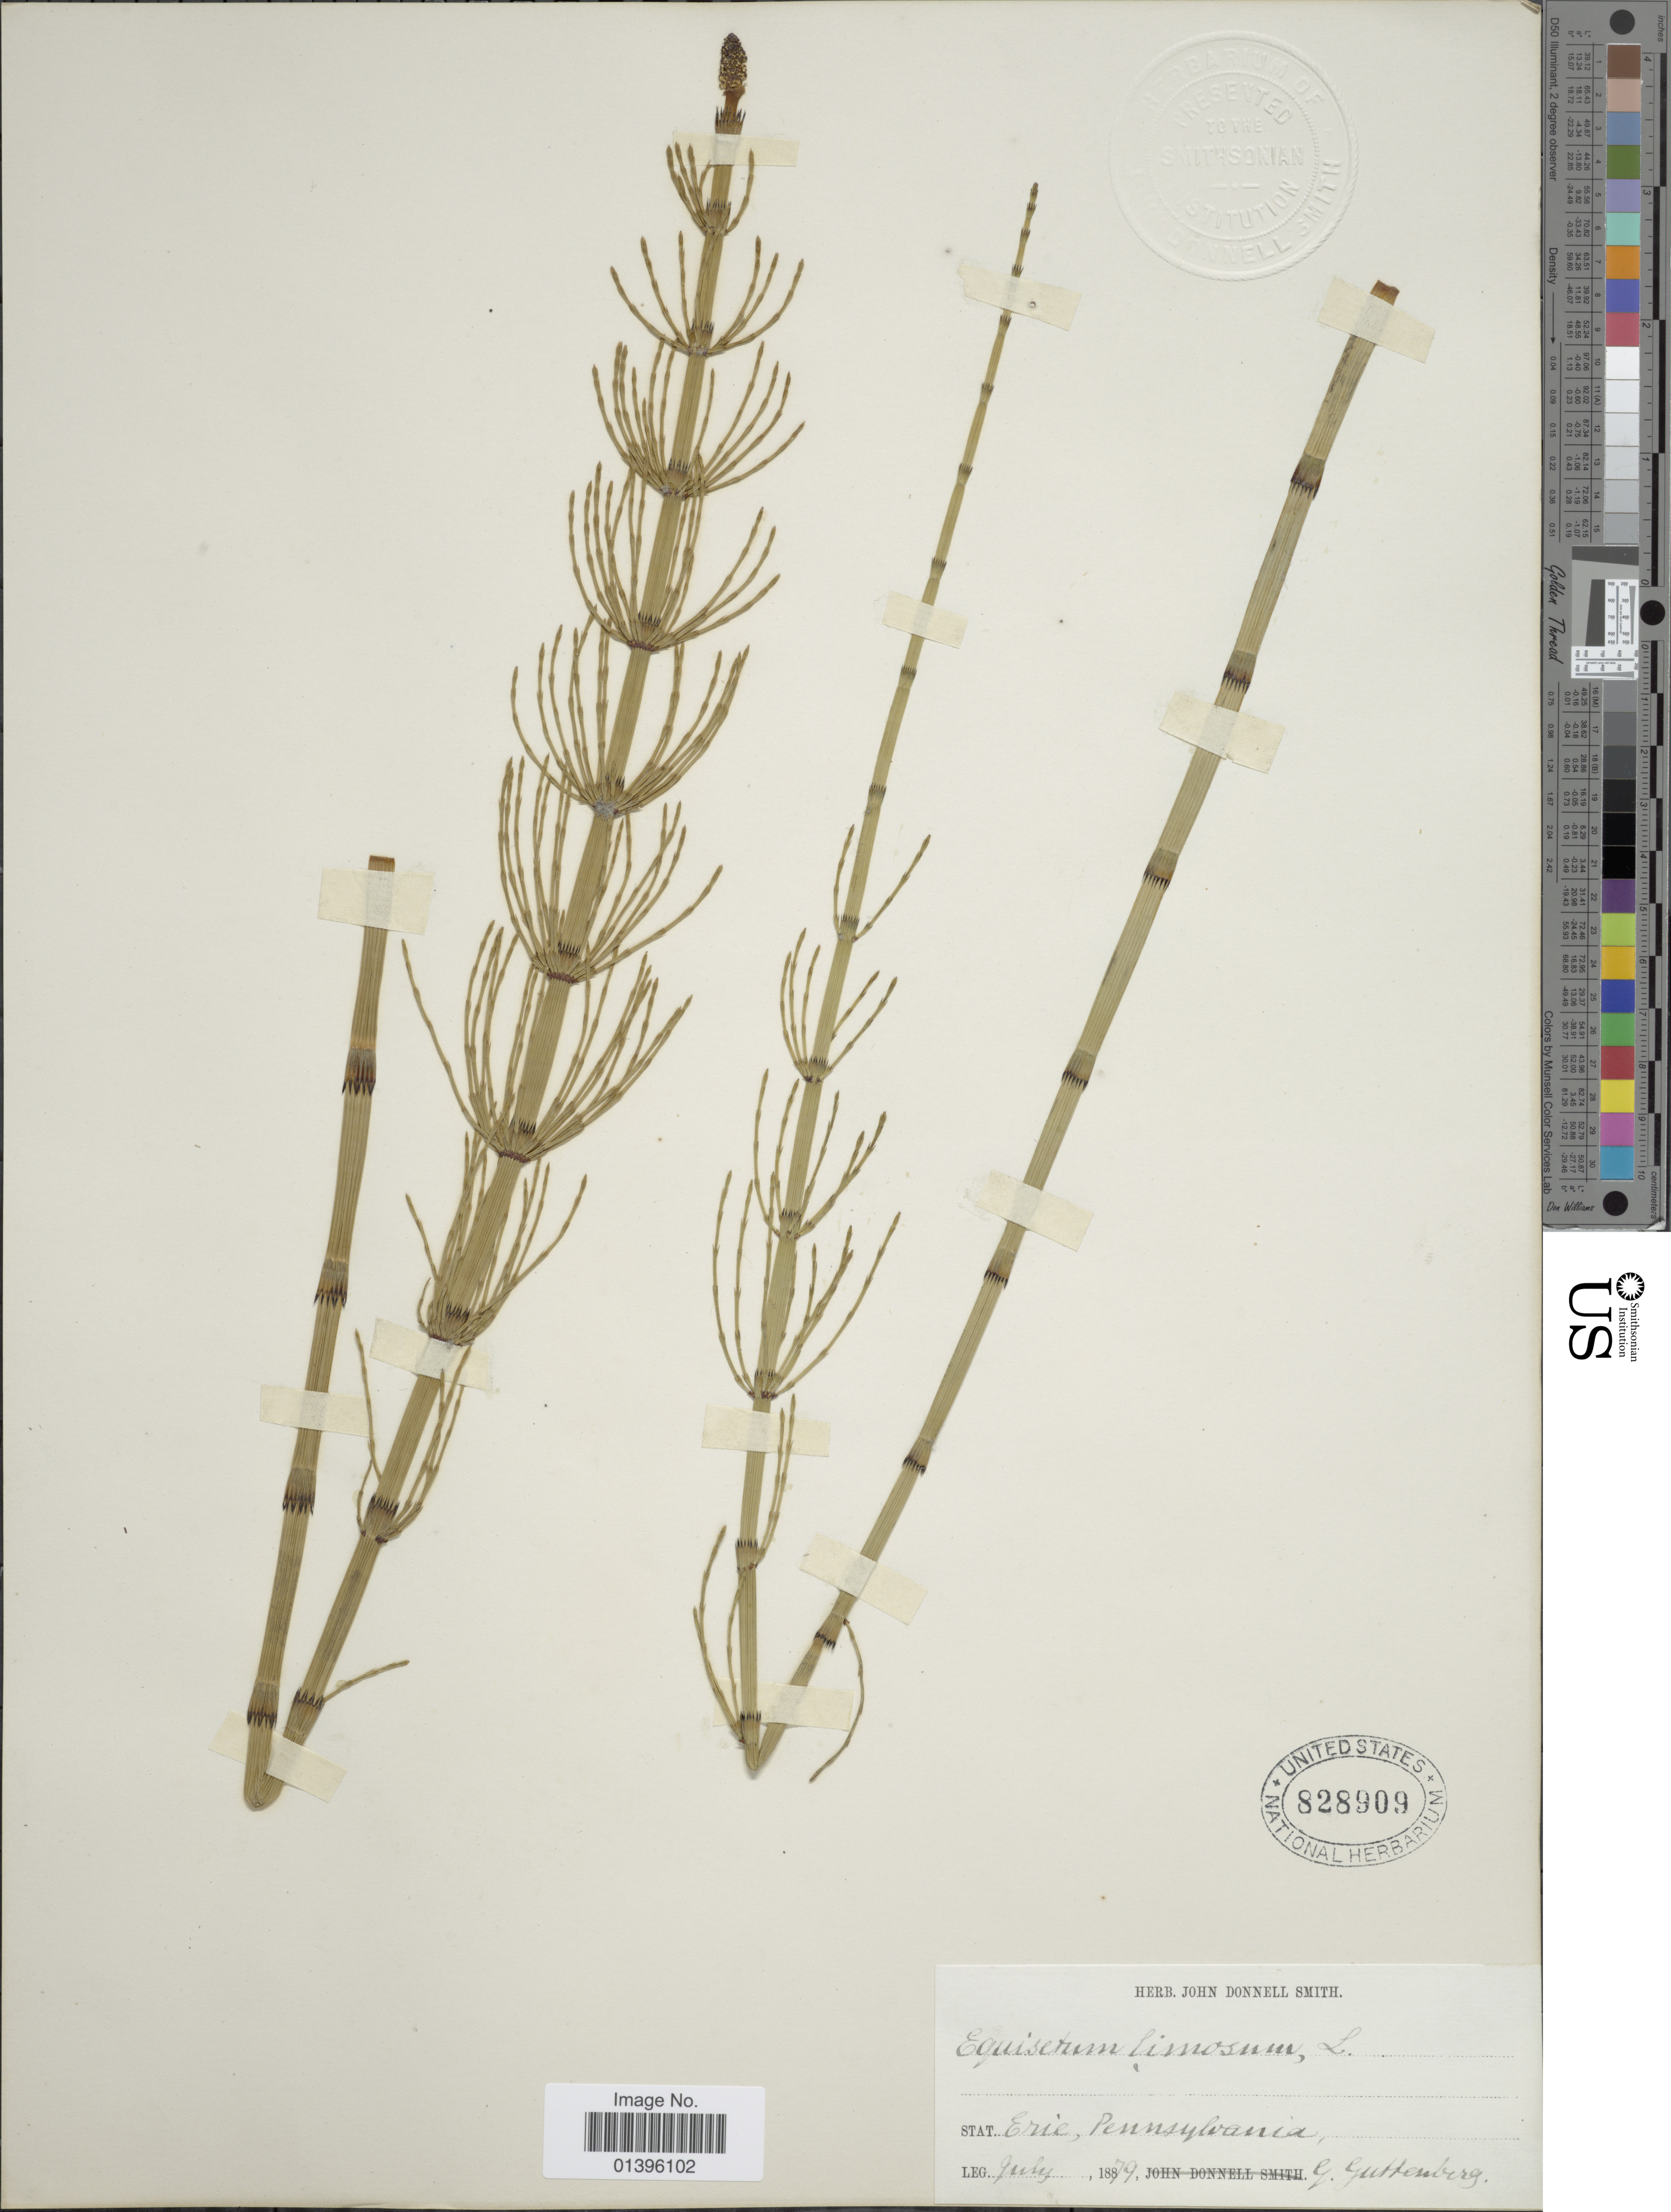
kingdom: Plantae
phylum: Tracheophyta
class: Polypodiopsida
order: Equisetales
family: Equisetaceae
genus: Equisetum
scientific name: Equisetum fluviatile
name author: L.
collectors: G. Gutiérrez V.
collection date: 1879-07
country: United States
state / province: Pennsylvania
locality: Erie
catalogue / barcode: US 828909